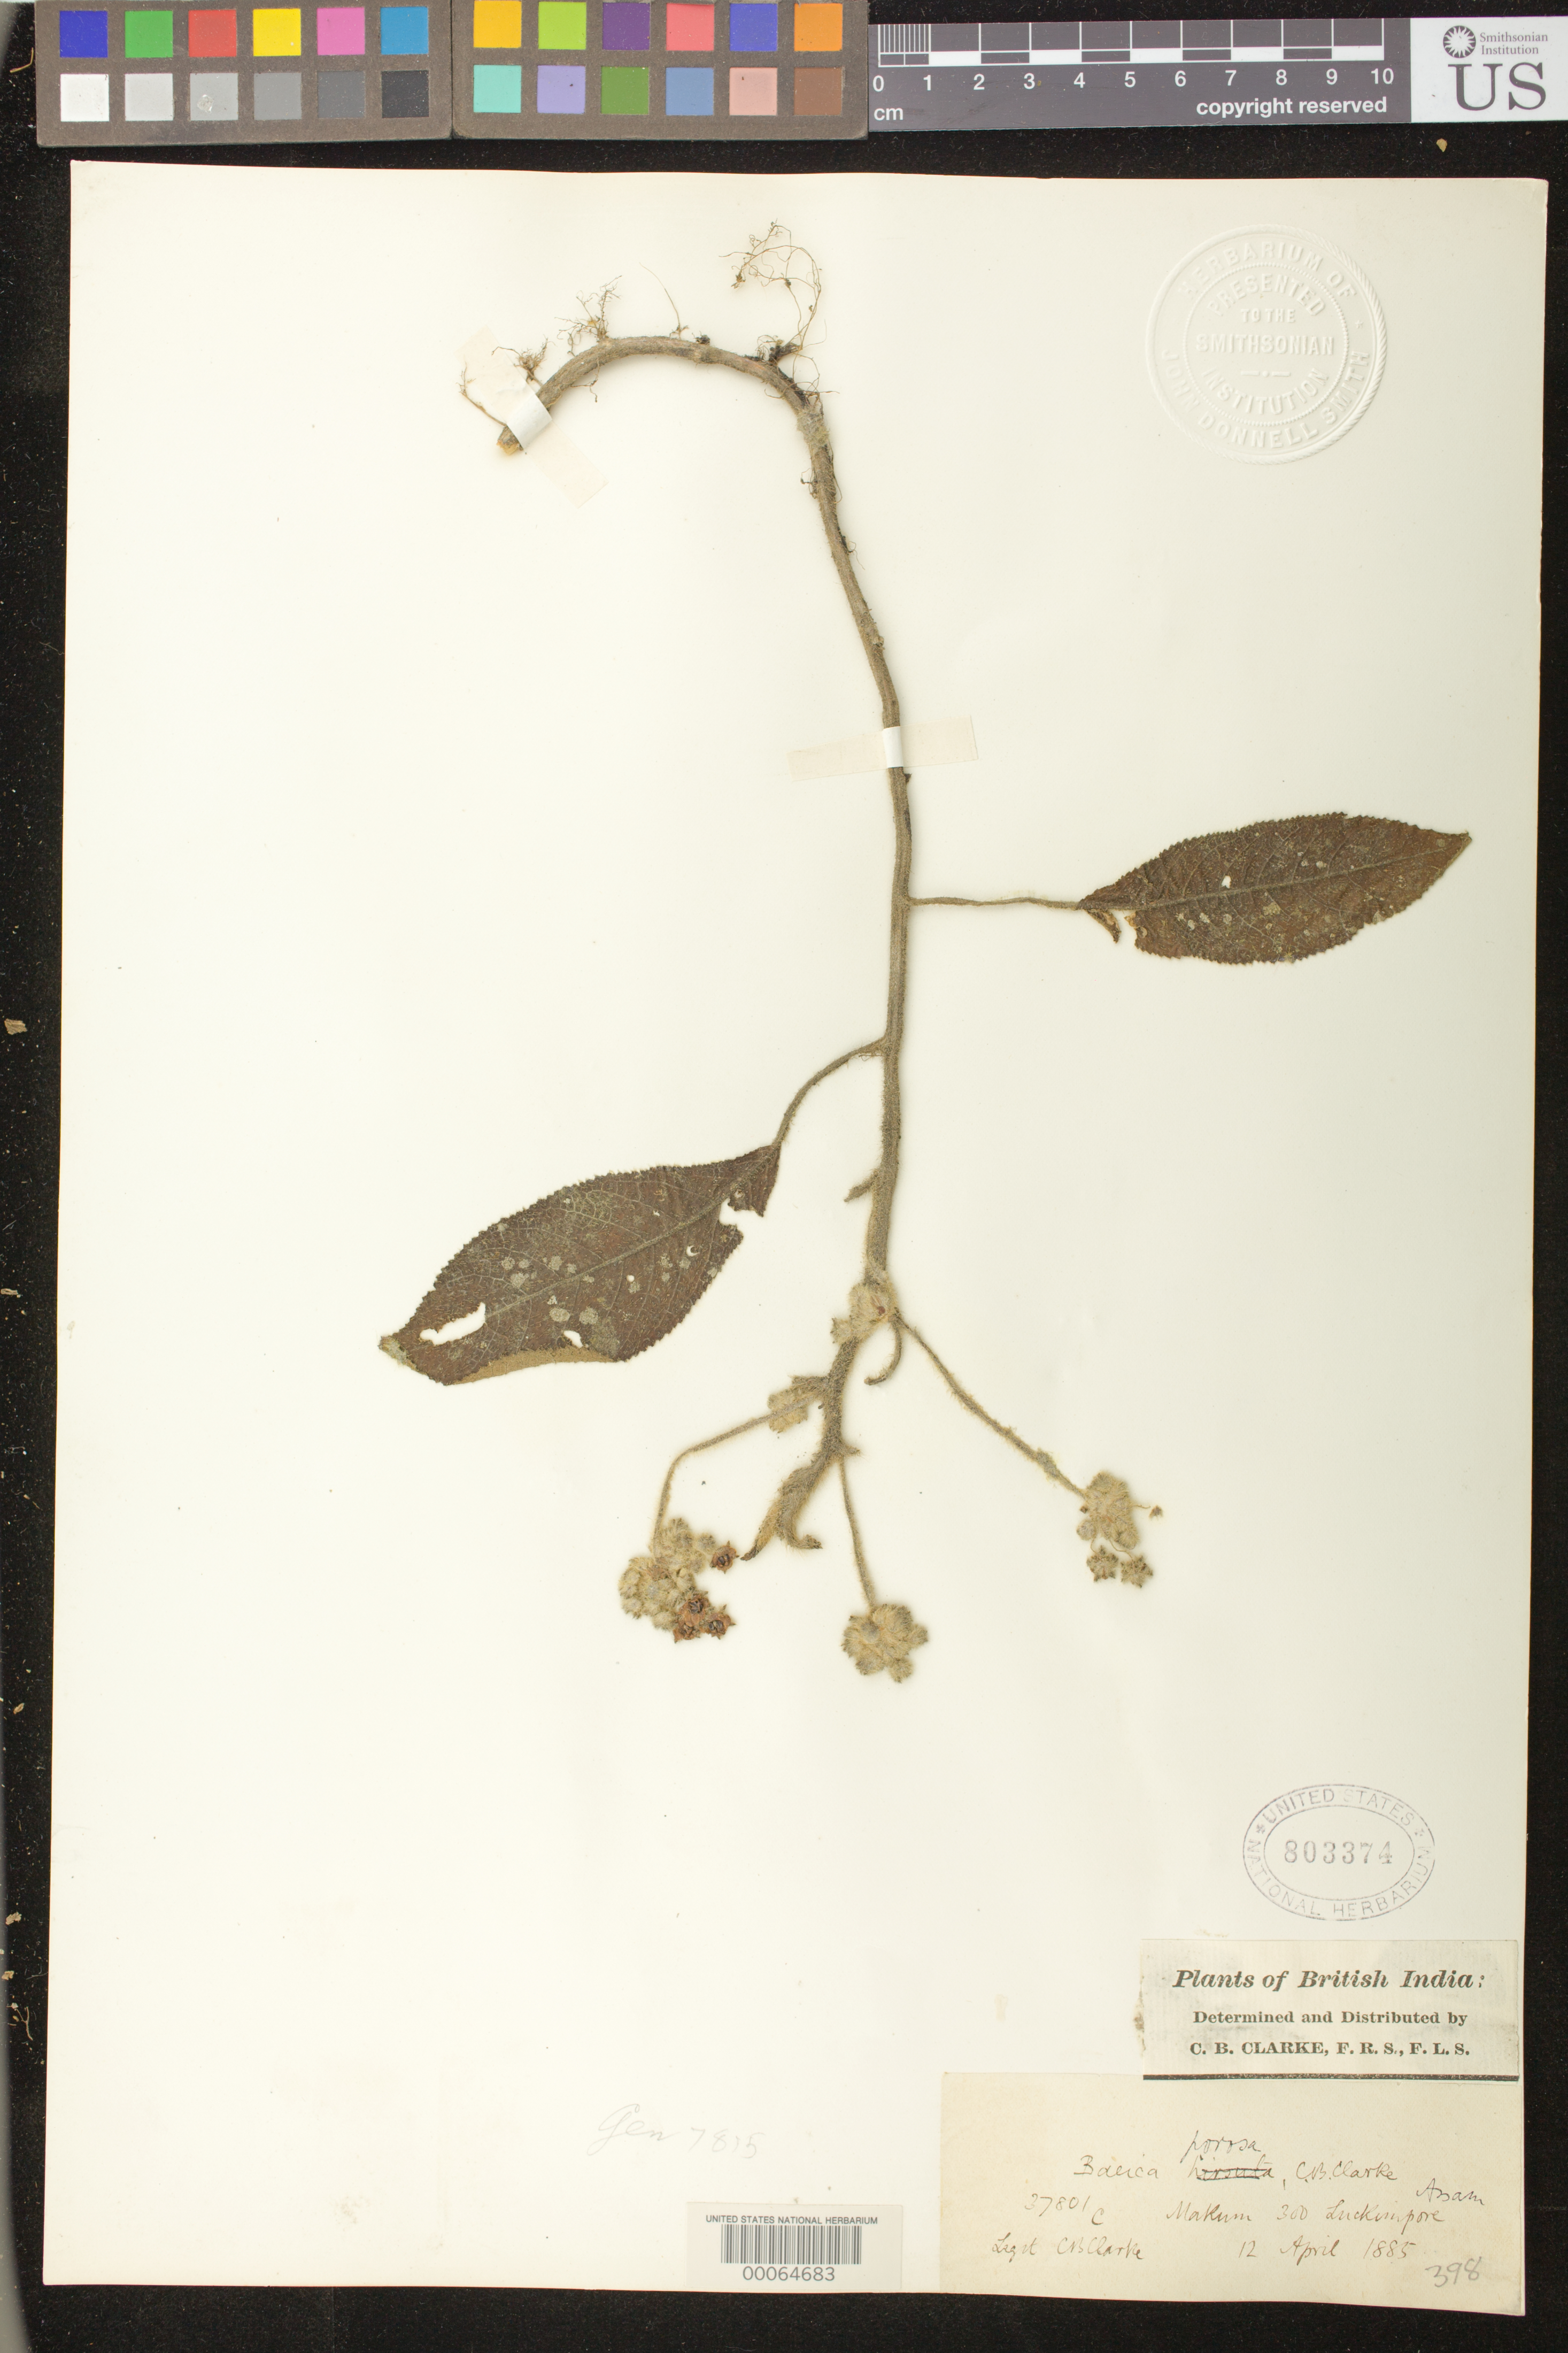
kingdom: Plantae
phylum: Tracheophyta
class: Magnoliopsida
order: Lamiales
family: Gesneriaceae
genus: Boeica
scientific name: Boeica porosa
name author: C.B. Clarke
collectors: C. B. Clarke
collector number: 37801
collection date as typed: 12 Apr 1885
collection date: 1885-04-12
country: India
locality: Makum, luckimpore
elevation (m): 300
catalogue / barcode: US 803374